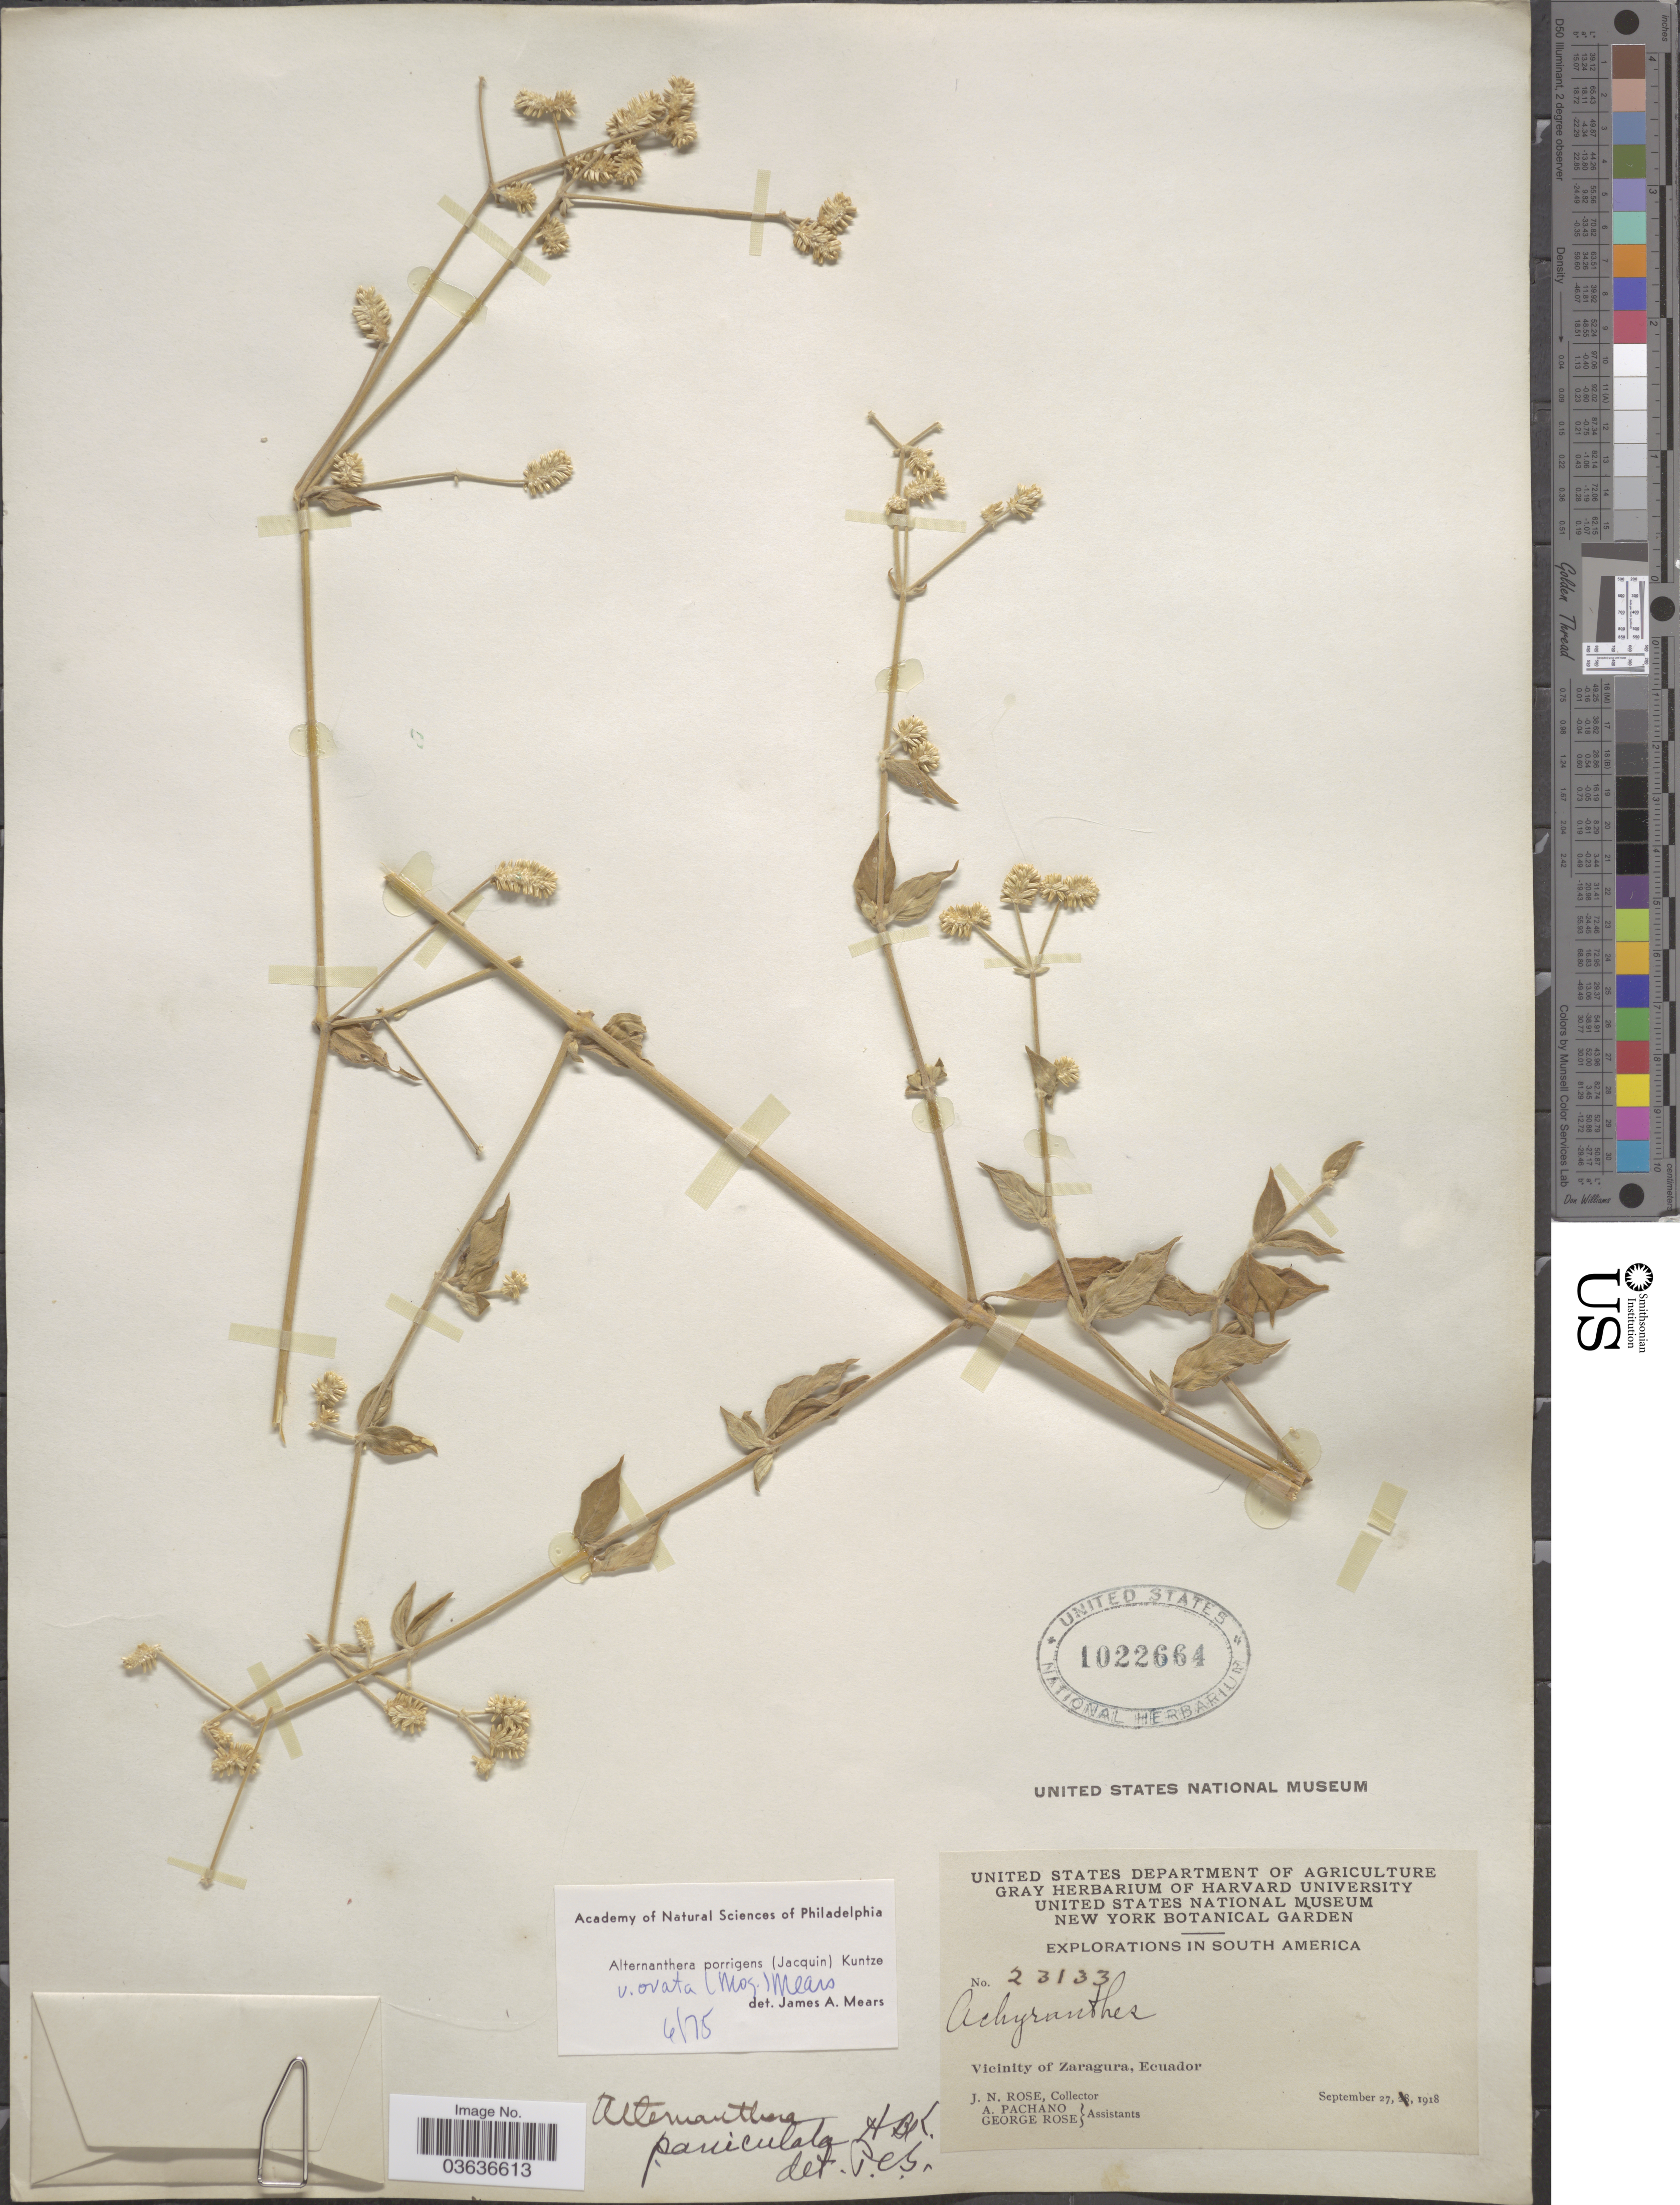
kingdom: Plantae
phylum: Tracheophyta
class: Magnoliopsida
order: Caryophyllales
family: Amaranthaceae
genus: Alternanthera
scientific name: Alternanthera porrigens var. ovata Mears var. nov. ined.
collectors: J. N. Rose, A. Pachano & G. Rose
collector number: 23133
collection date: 1918-09-27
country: Ecuador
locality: Vicinity of Zaragura.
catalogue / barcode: US 1022664